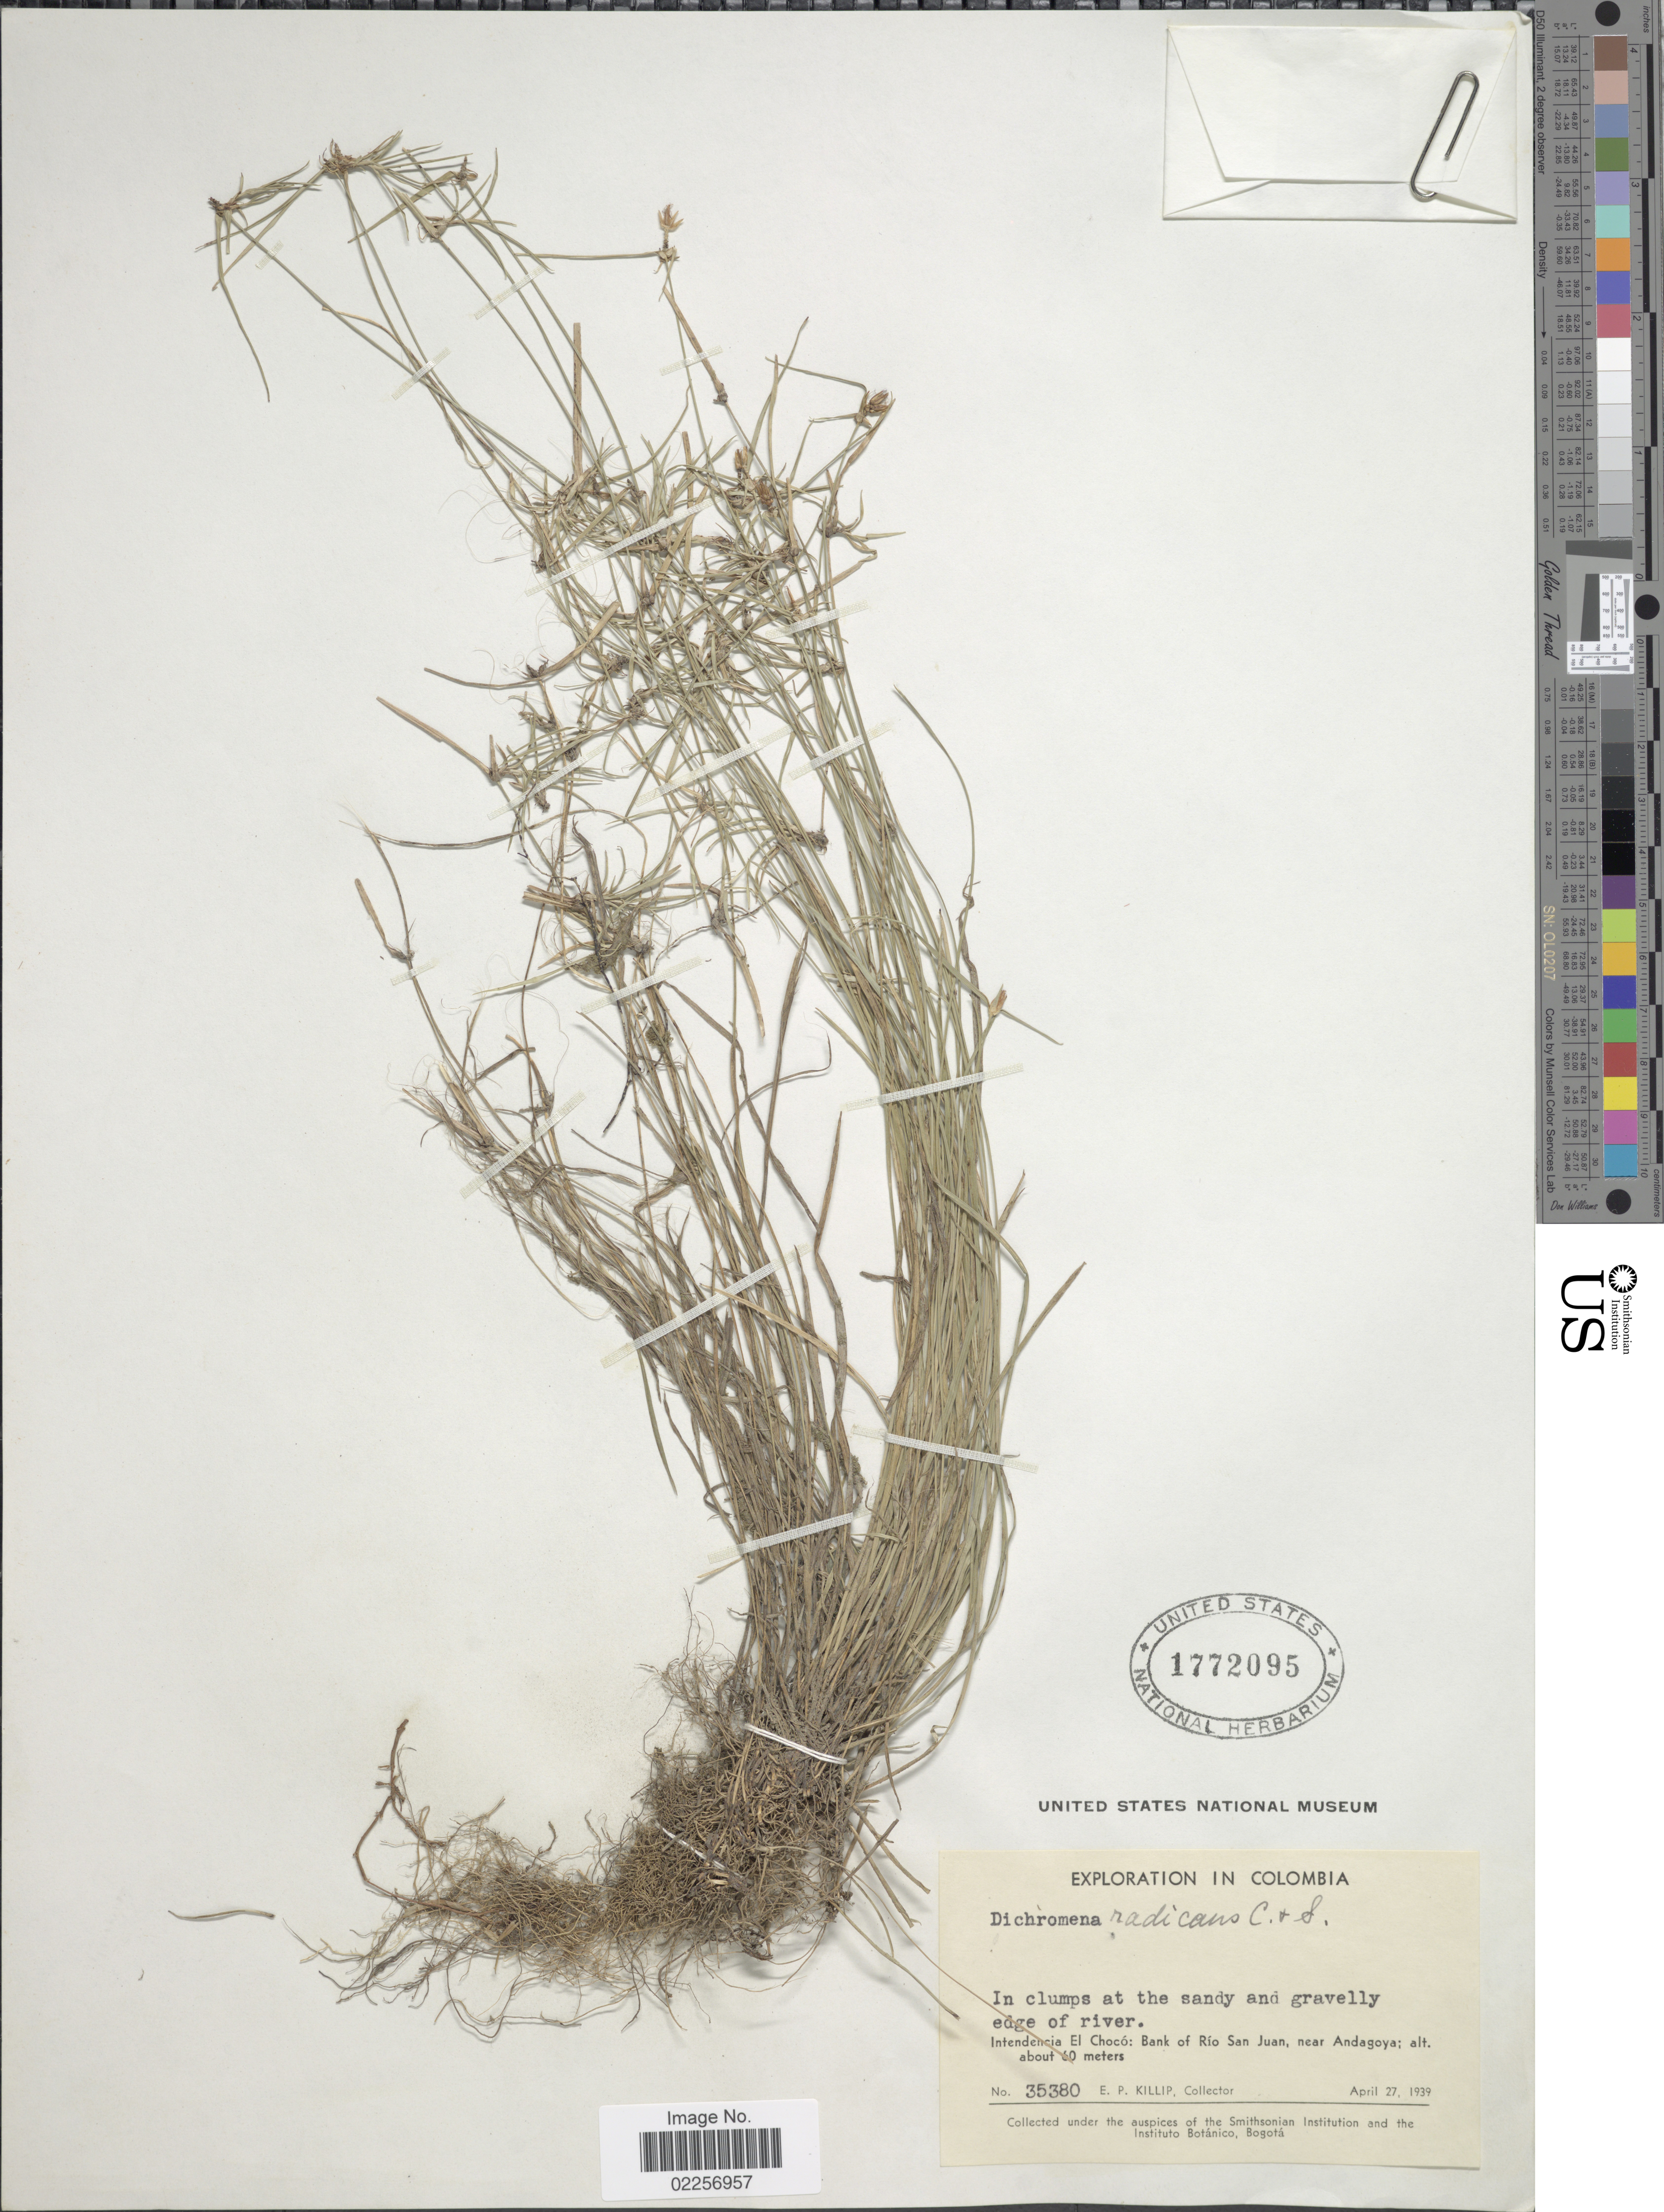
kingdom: Plantae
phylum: Tracheophyta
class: Liliopsida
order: Poales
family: Cyperaceae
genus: Rhynchospora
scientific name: Rhynchospora radicans subsp. radicans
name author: (Schltdl. & Cham.) H. Pfeiff.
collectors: E. P. Killip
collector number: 35380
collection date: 1939-04-27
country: Colombia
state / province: Chocó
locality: In clumps at the sandy and gravelly edge of river. Bank of Rio San Juan, near Andagoya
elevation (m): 60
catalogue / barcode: US 1772095